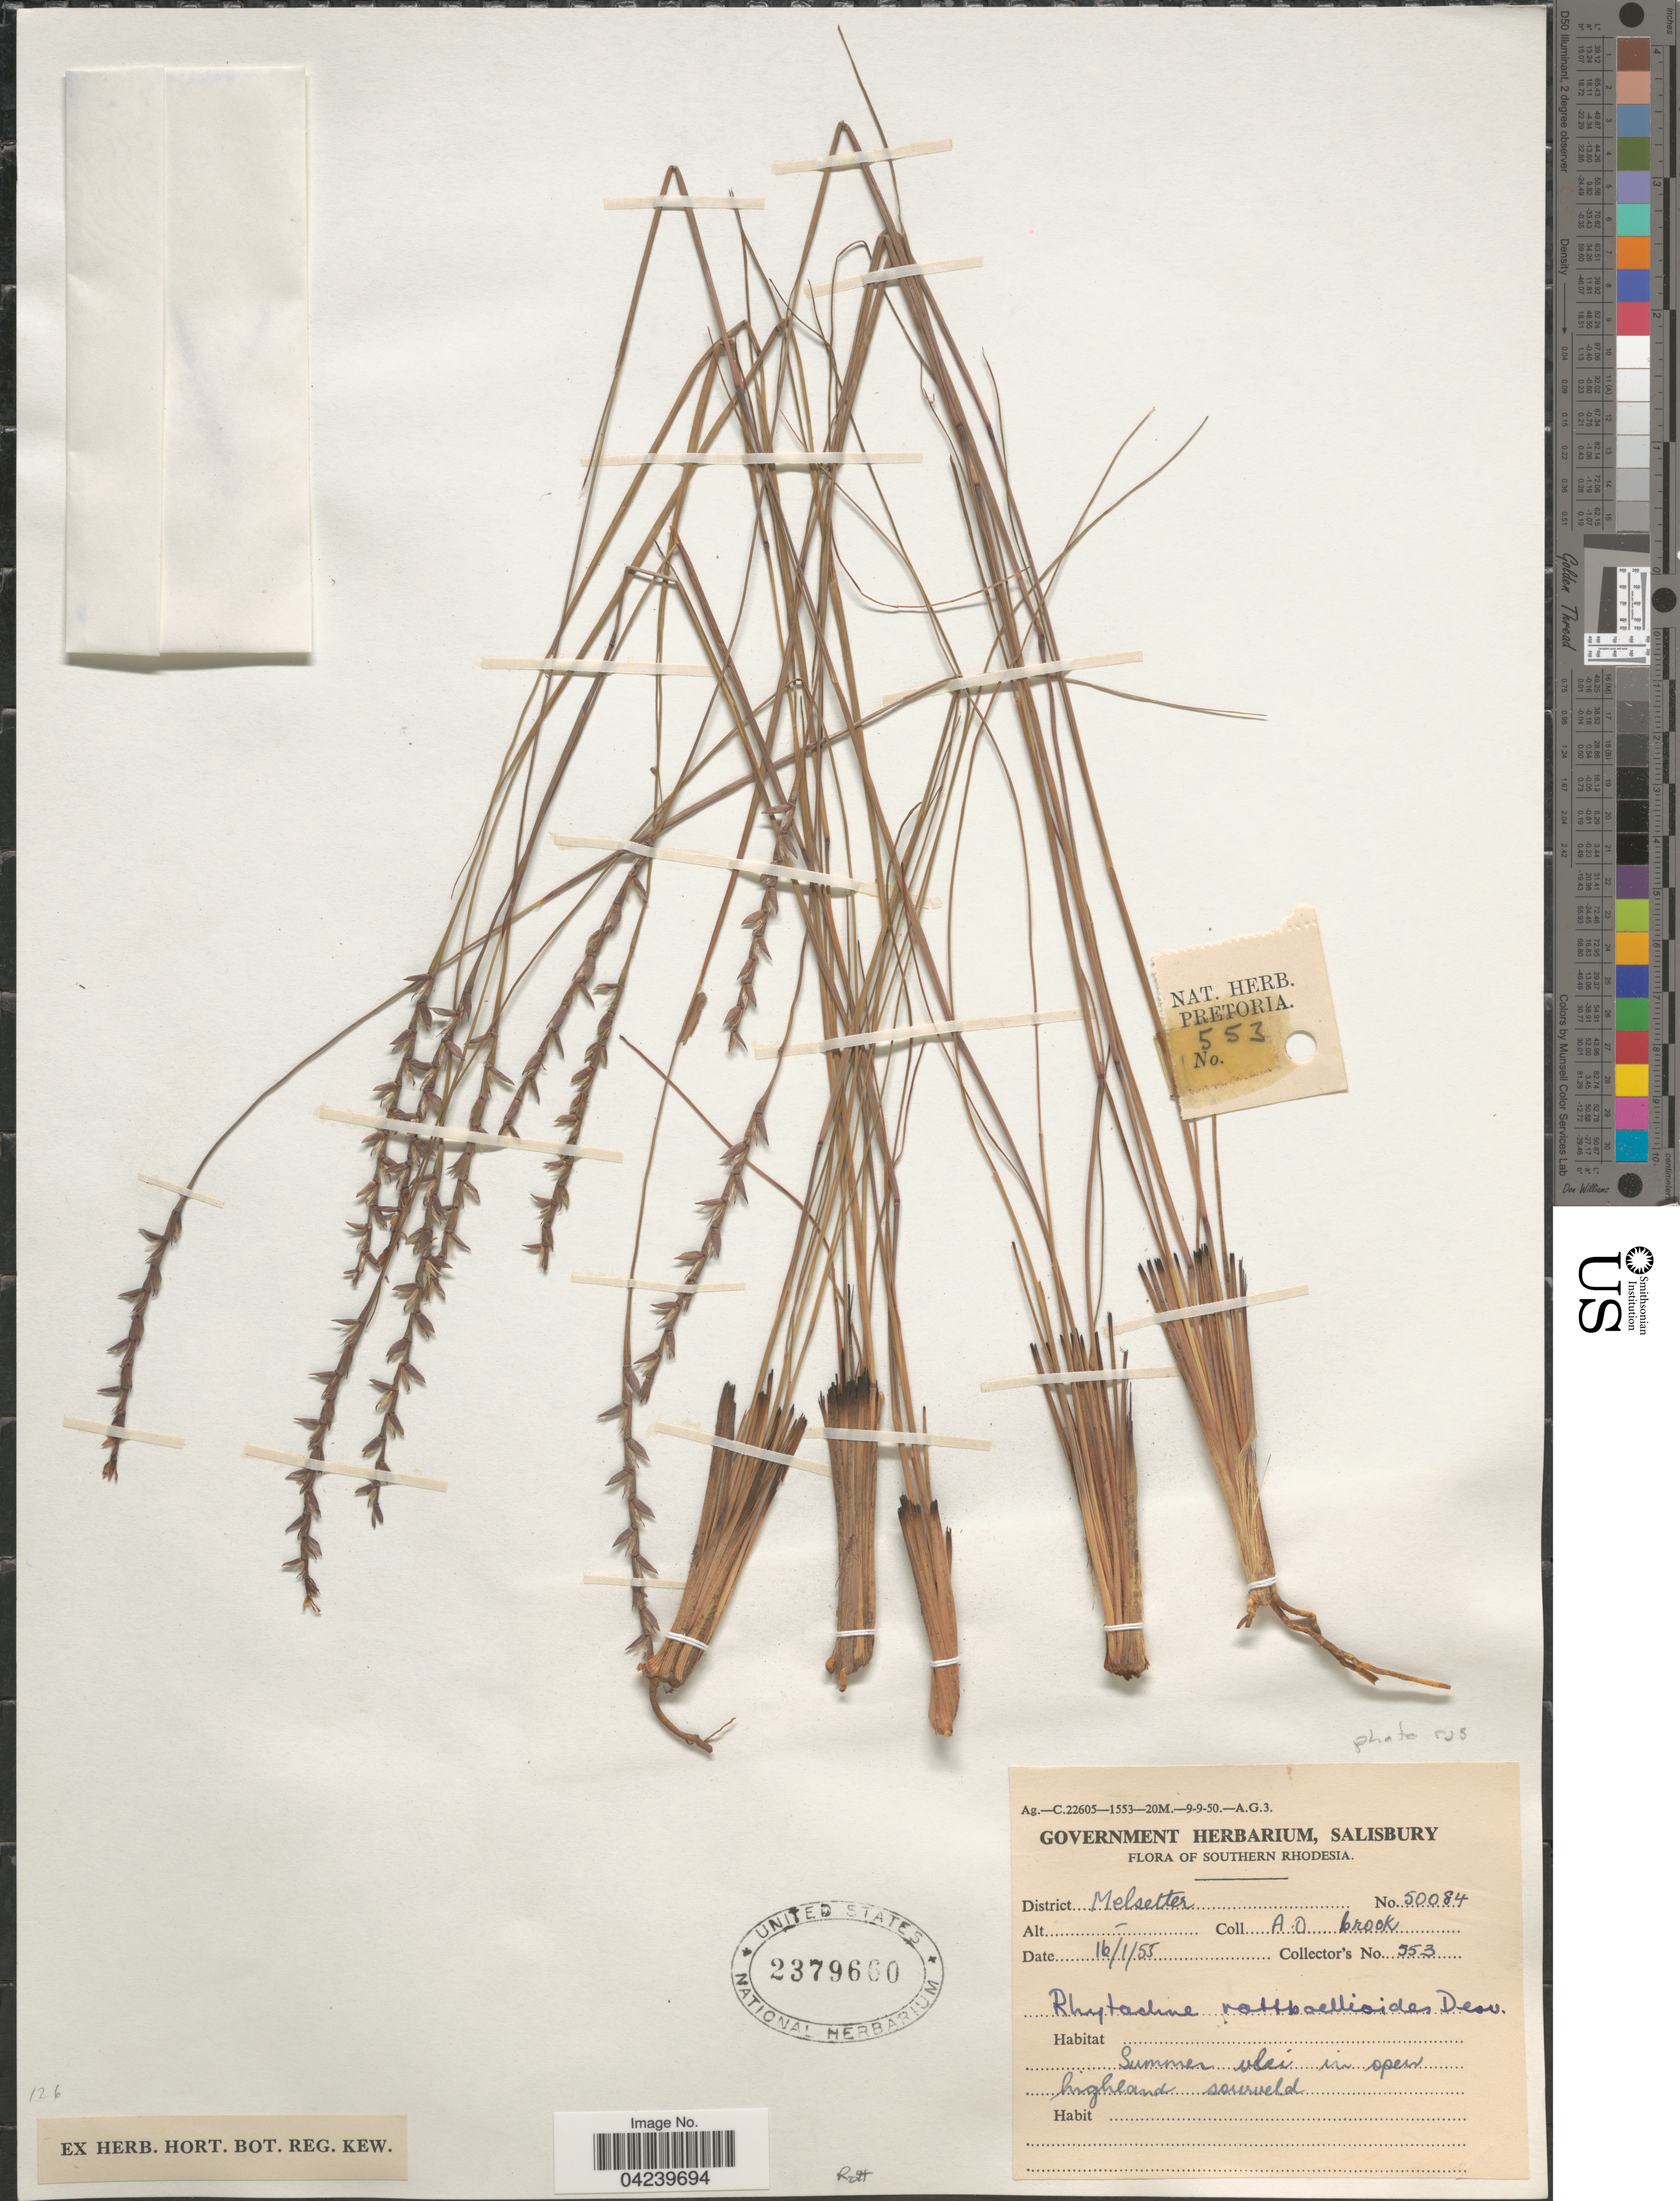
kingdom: Plantae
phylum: Tracheophyta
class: Liliopsida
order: Poales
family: Poaceae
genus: Rhytachne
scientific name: Rhytachne rottboellioides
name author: Desv.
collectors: A. Crook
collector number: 553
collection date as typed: Transcribed d/m/y: 16/1/55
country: Zimbabwe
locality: Southern Rhodesia. District Melsetter. Summer vlei in open highland sourveld.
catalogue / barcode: US 2379660